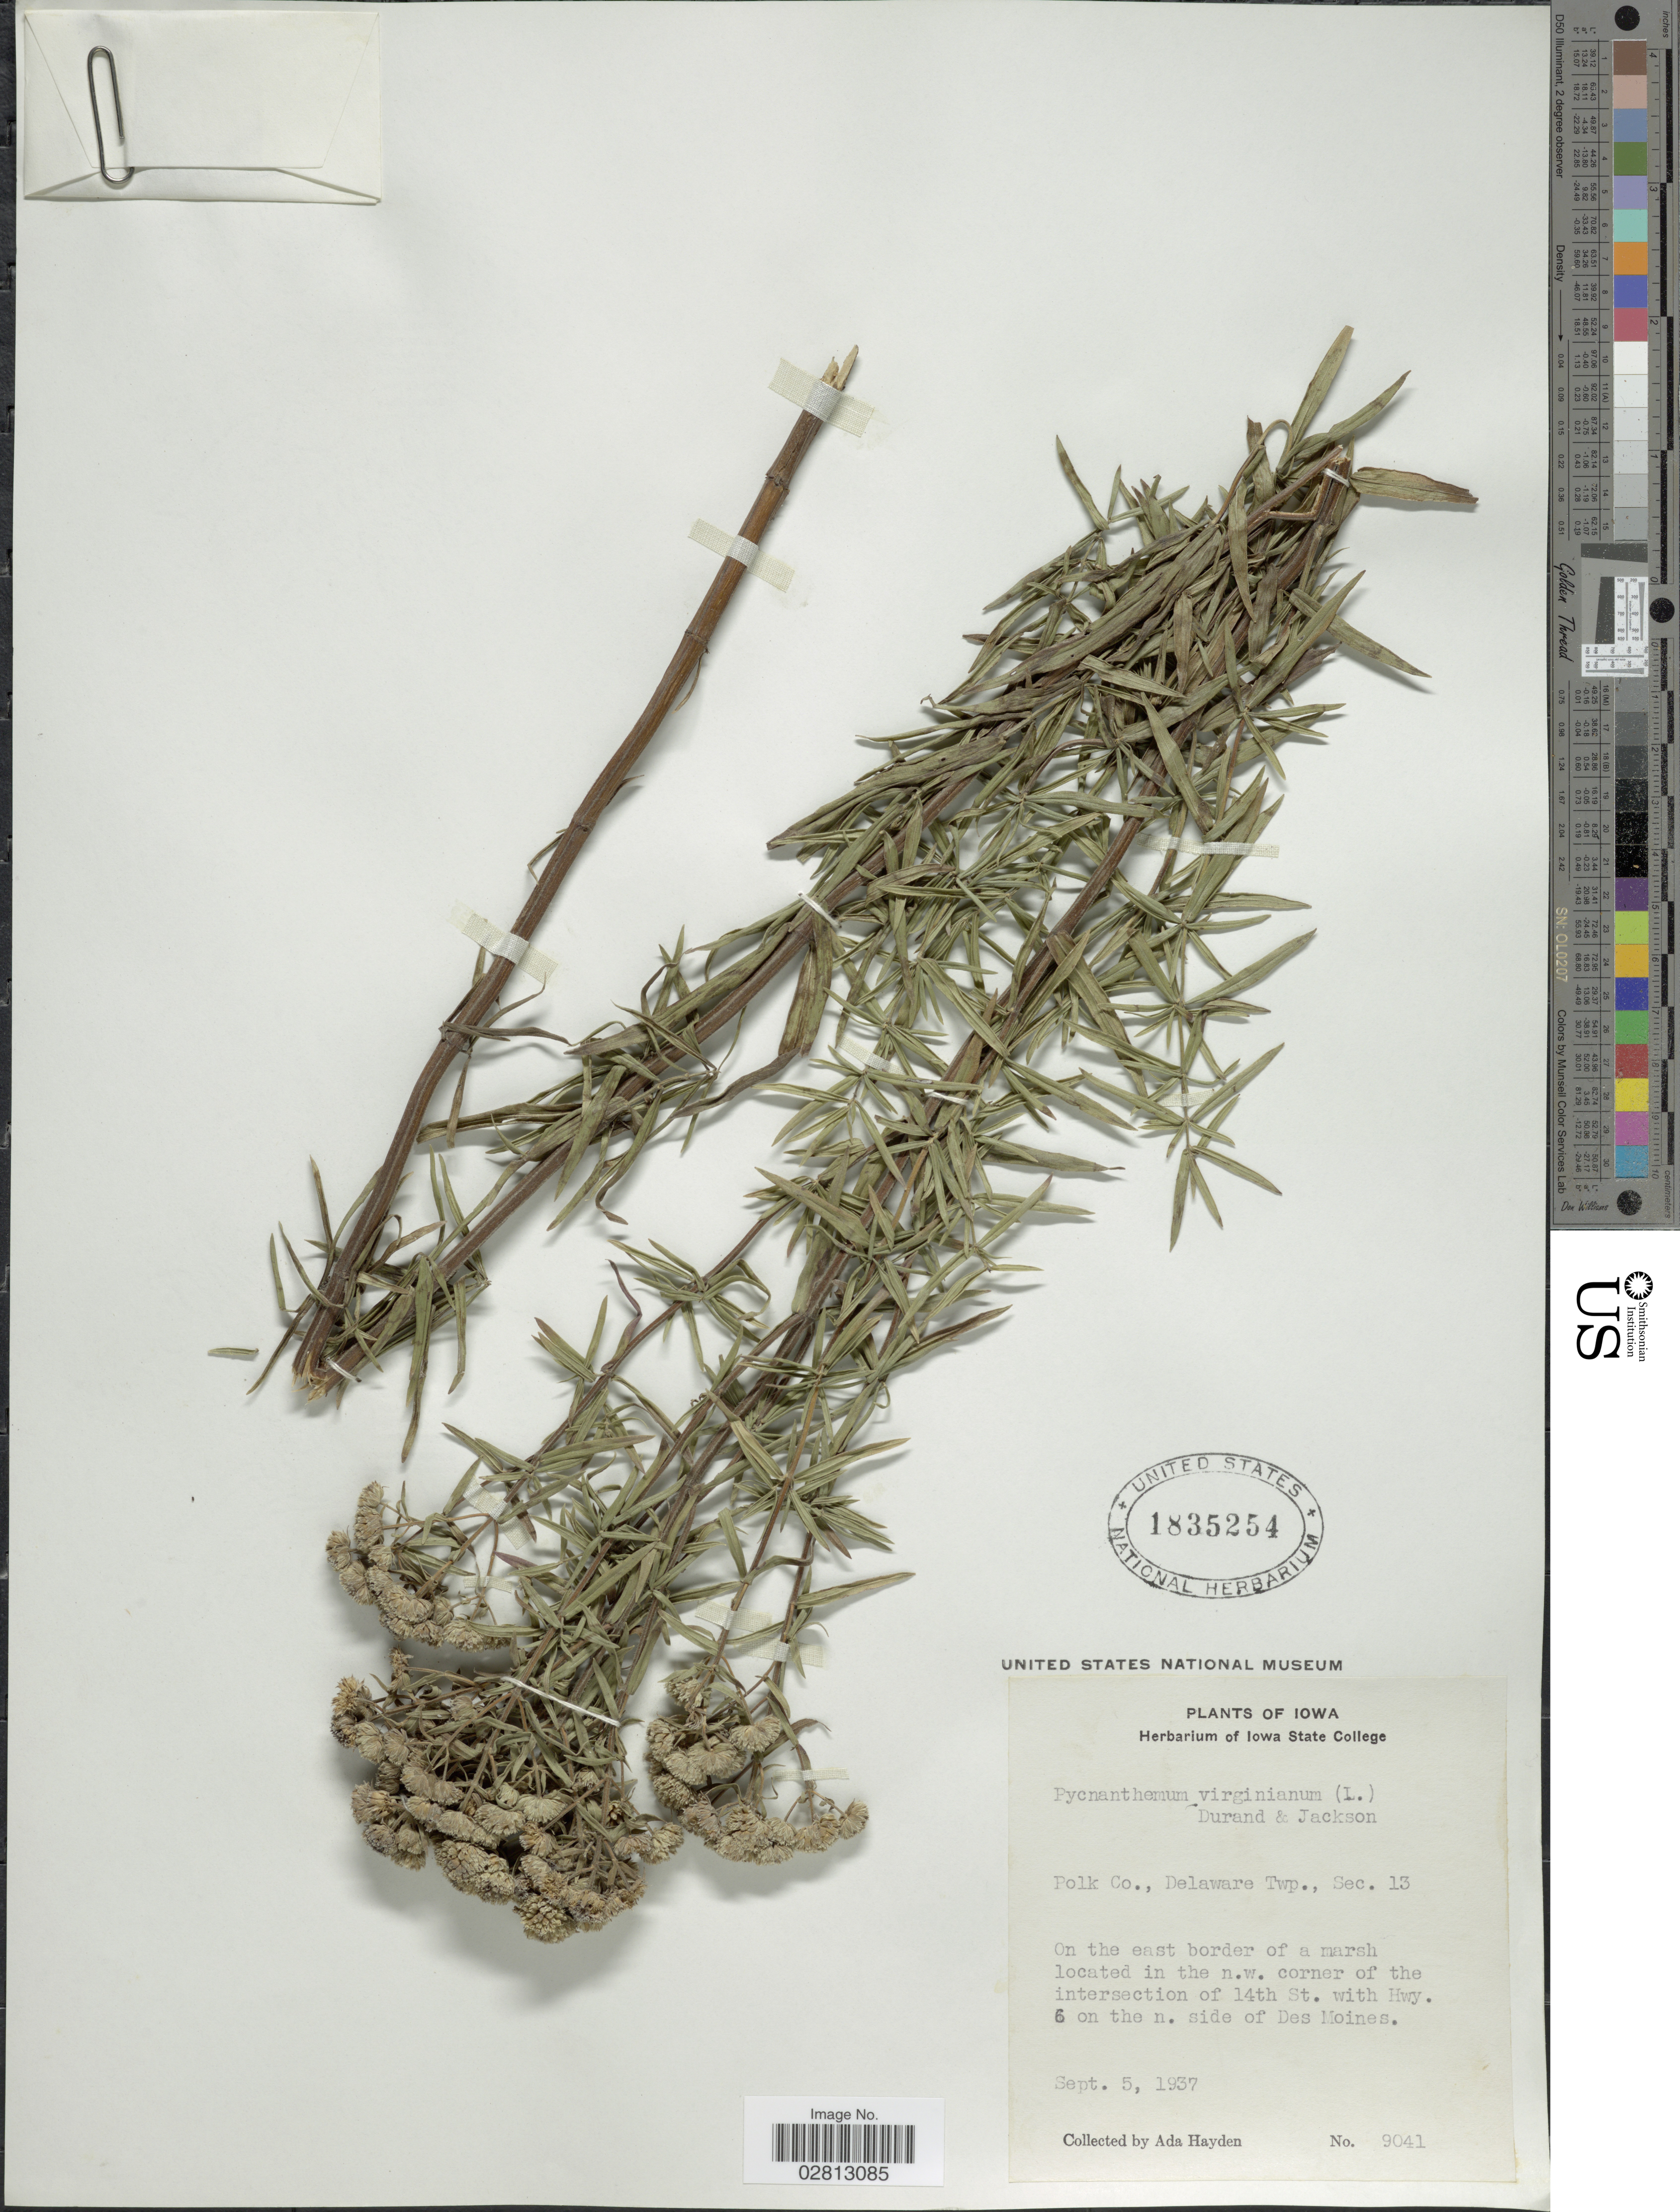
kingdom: Plantae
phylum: Tracheophyta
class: Magnoliopsida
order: Lamiales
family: Lamiaceae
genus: Pycnanthemum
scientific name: Pycnanthemum virginianum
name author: (L.) Durand & B.D. Jacks. ex B.L. Rob. & Fernald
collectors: Ada Hayden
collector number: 9041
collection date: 1937-09-05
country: United States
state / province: Iowa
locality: Polk Co., Delaware Twp., Sec. 13. On the east border of a marsh located in the n.w. corner of the intersection of 14th St. with Hwy. 6 on the n. side of Des Moines.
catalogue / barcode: US 1835254